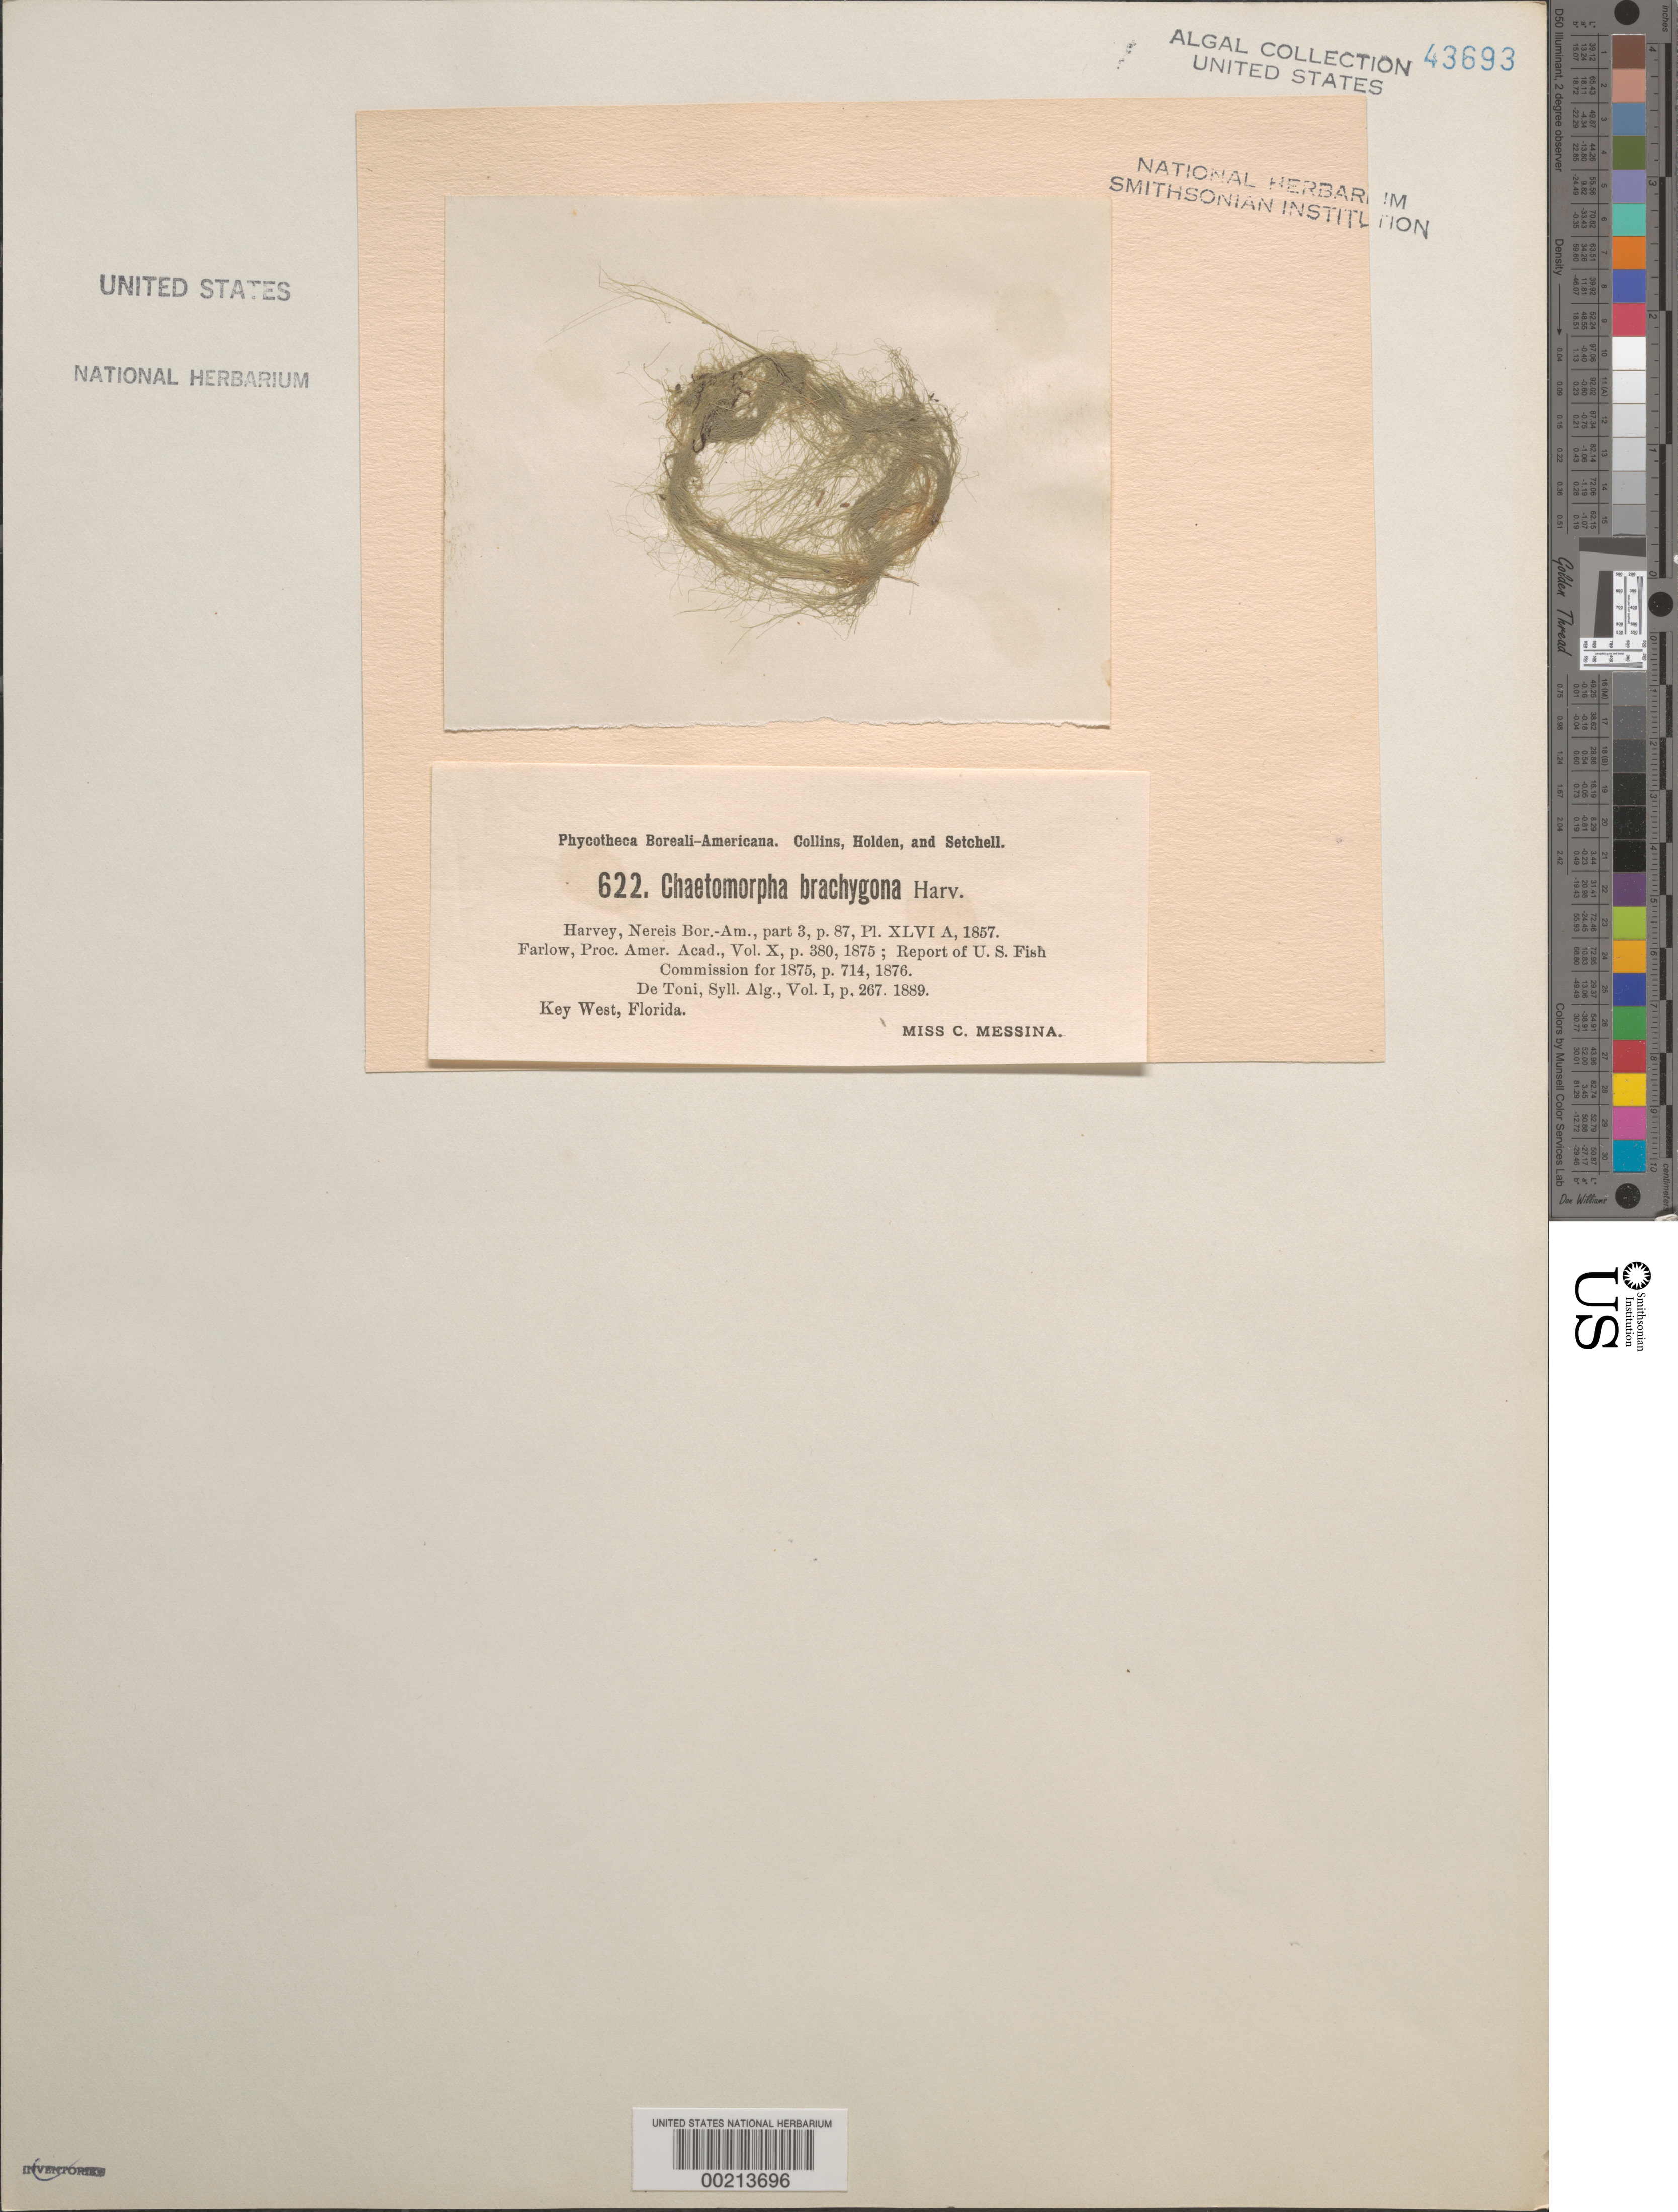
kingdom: Plantae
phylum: Chlorophyta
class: Ulvophyceae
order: Cladophorales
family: Cladophoraceae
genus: Chaetomorpha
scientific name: Chaetomorpha brachygona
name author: Harv.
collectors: C. Messina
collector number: PB-A 622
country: United States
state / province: Florida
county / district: Monroe County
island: Key West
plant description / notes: Collins, Holden & Setchell, Phycotheca Boreali-Americana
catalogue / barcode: US 43693